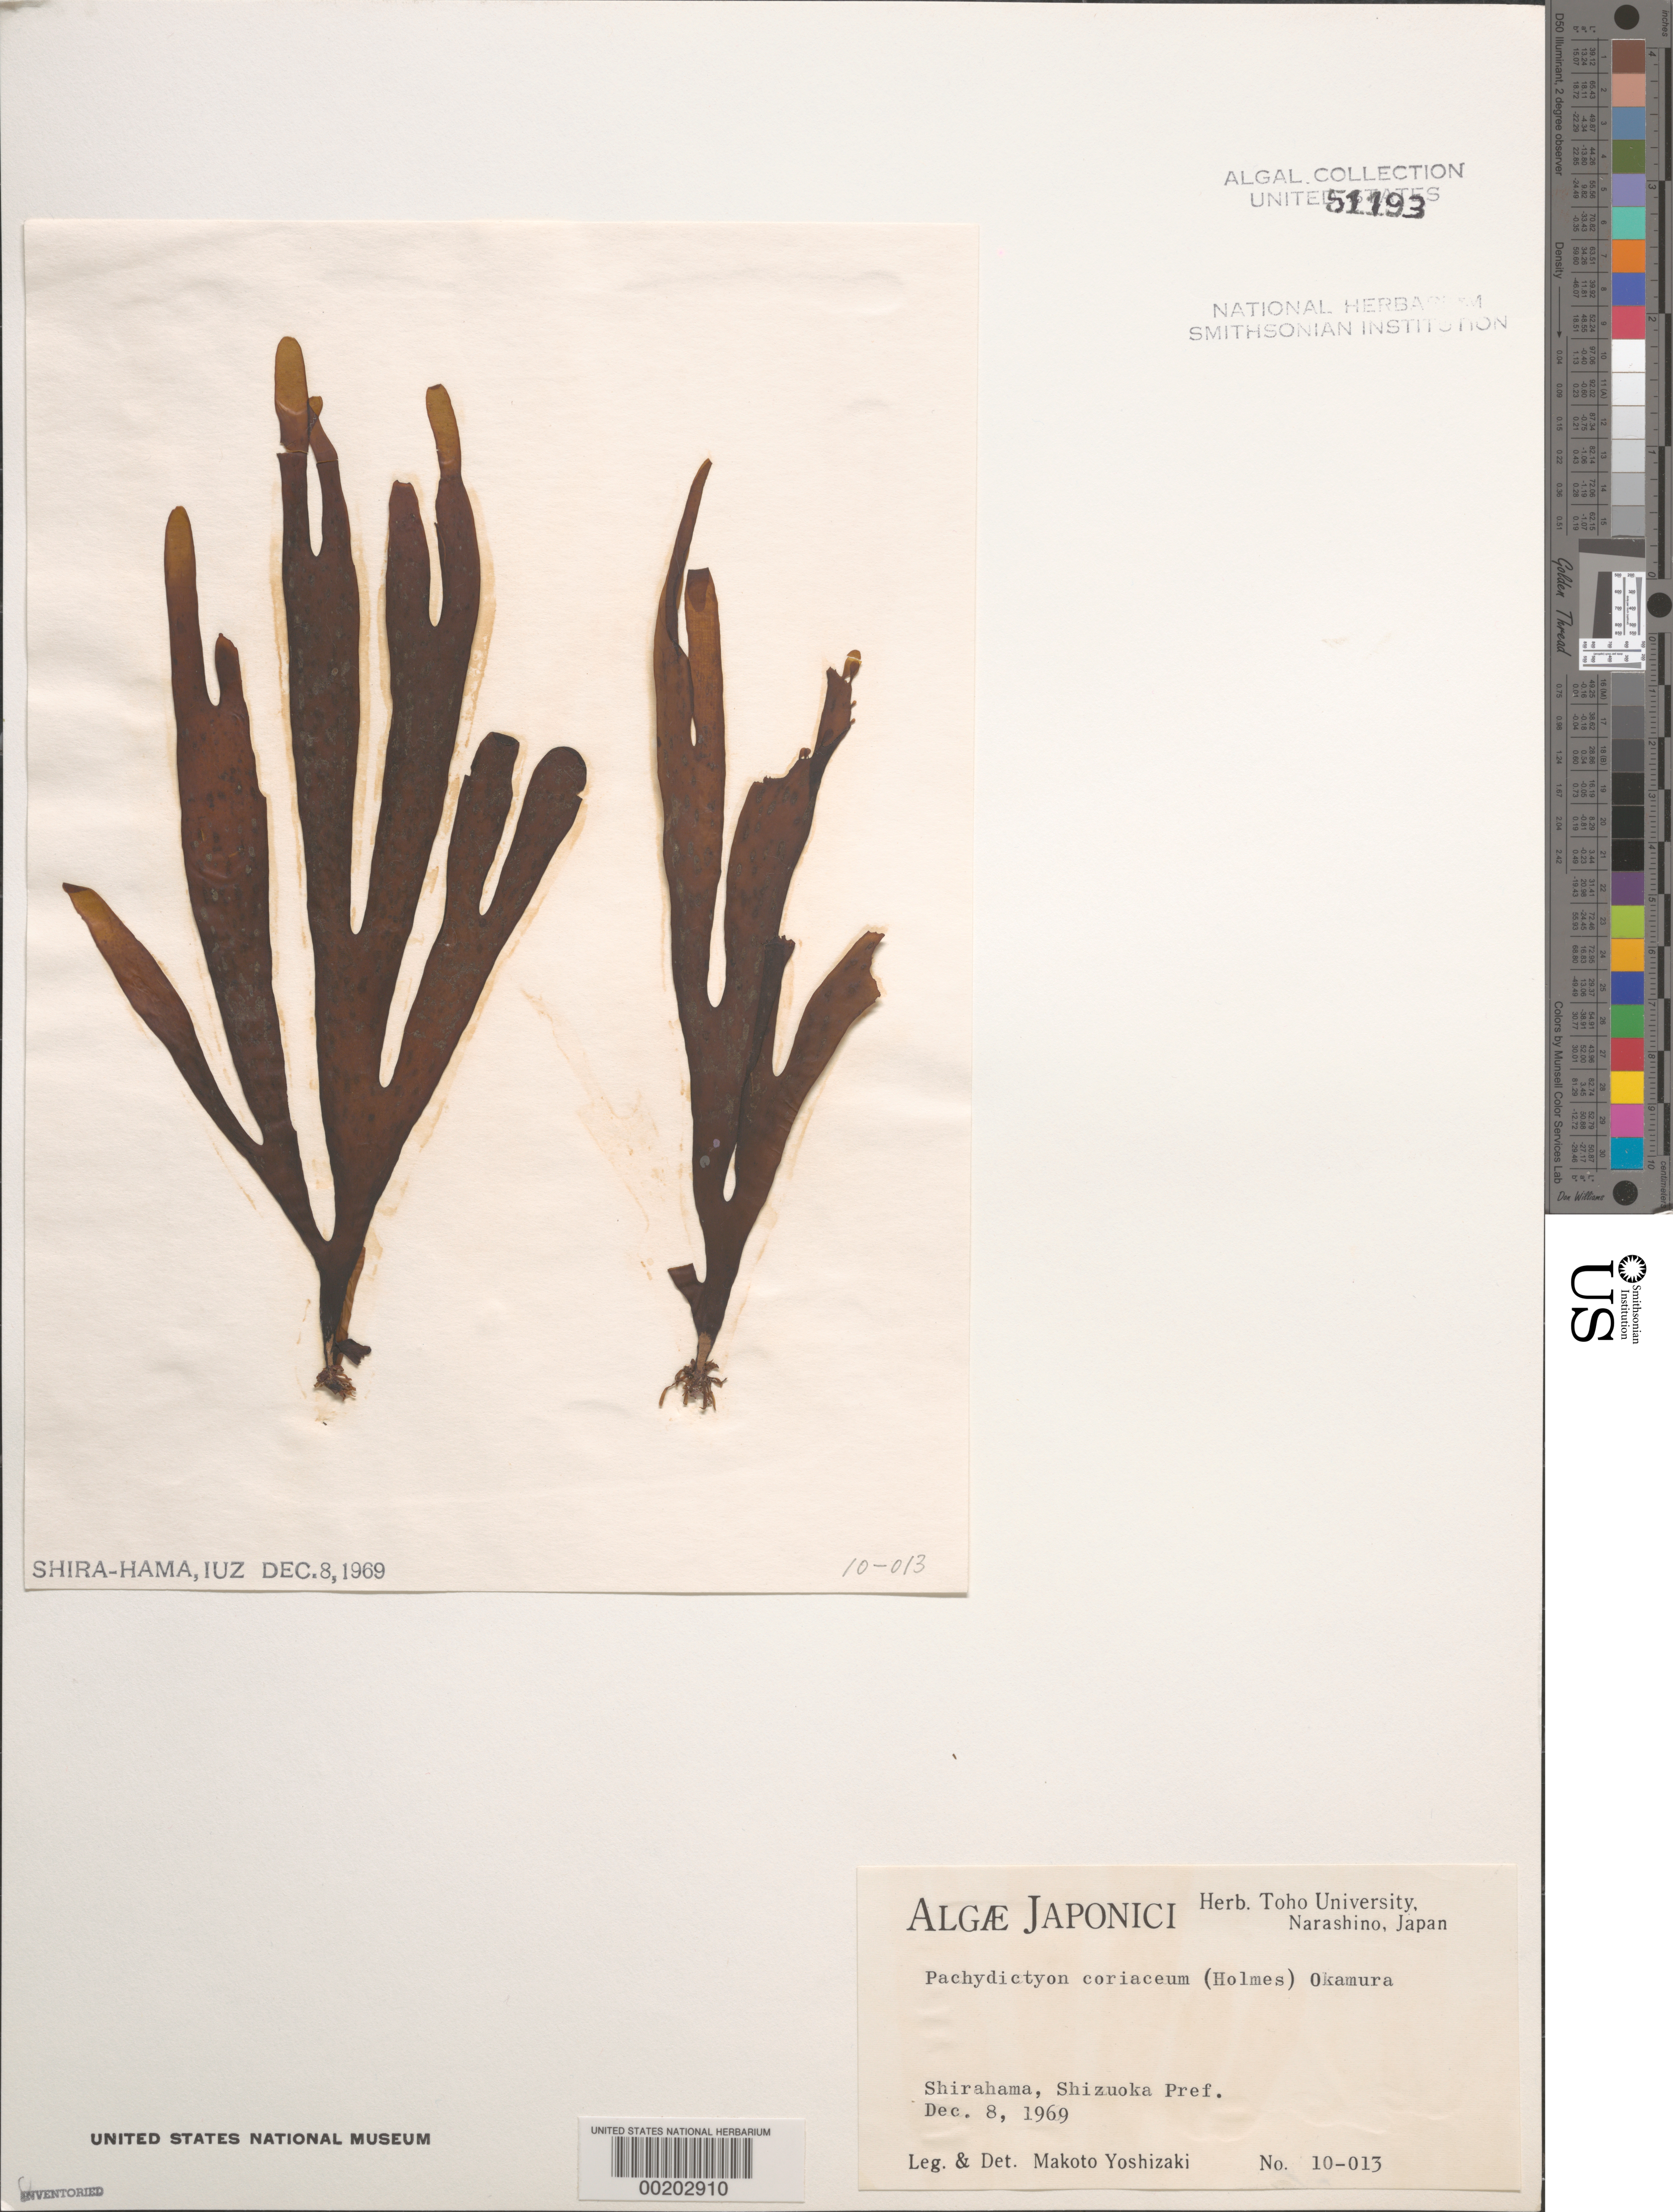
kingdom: Chromista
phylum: Ochrophyta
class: Phaeophyceae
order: Dictyotales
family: Dictyotaceae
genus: Pachydictyon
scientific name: Pachydictyon coriaceum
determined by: Yoshizaki, M.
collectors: M. Yoshizaki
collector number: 10-013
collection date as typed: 08 Dec 1969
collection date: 1969-12-08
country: Japan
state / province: Sizuoka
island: Honshu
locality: Shira-hama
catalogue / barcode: US 51193